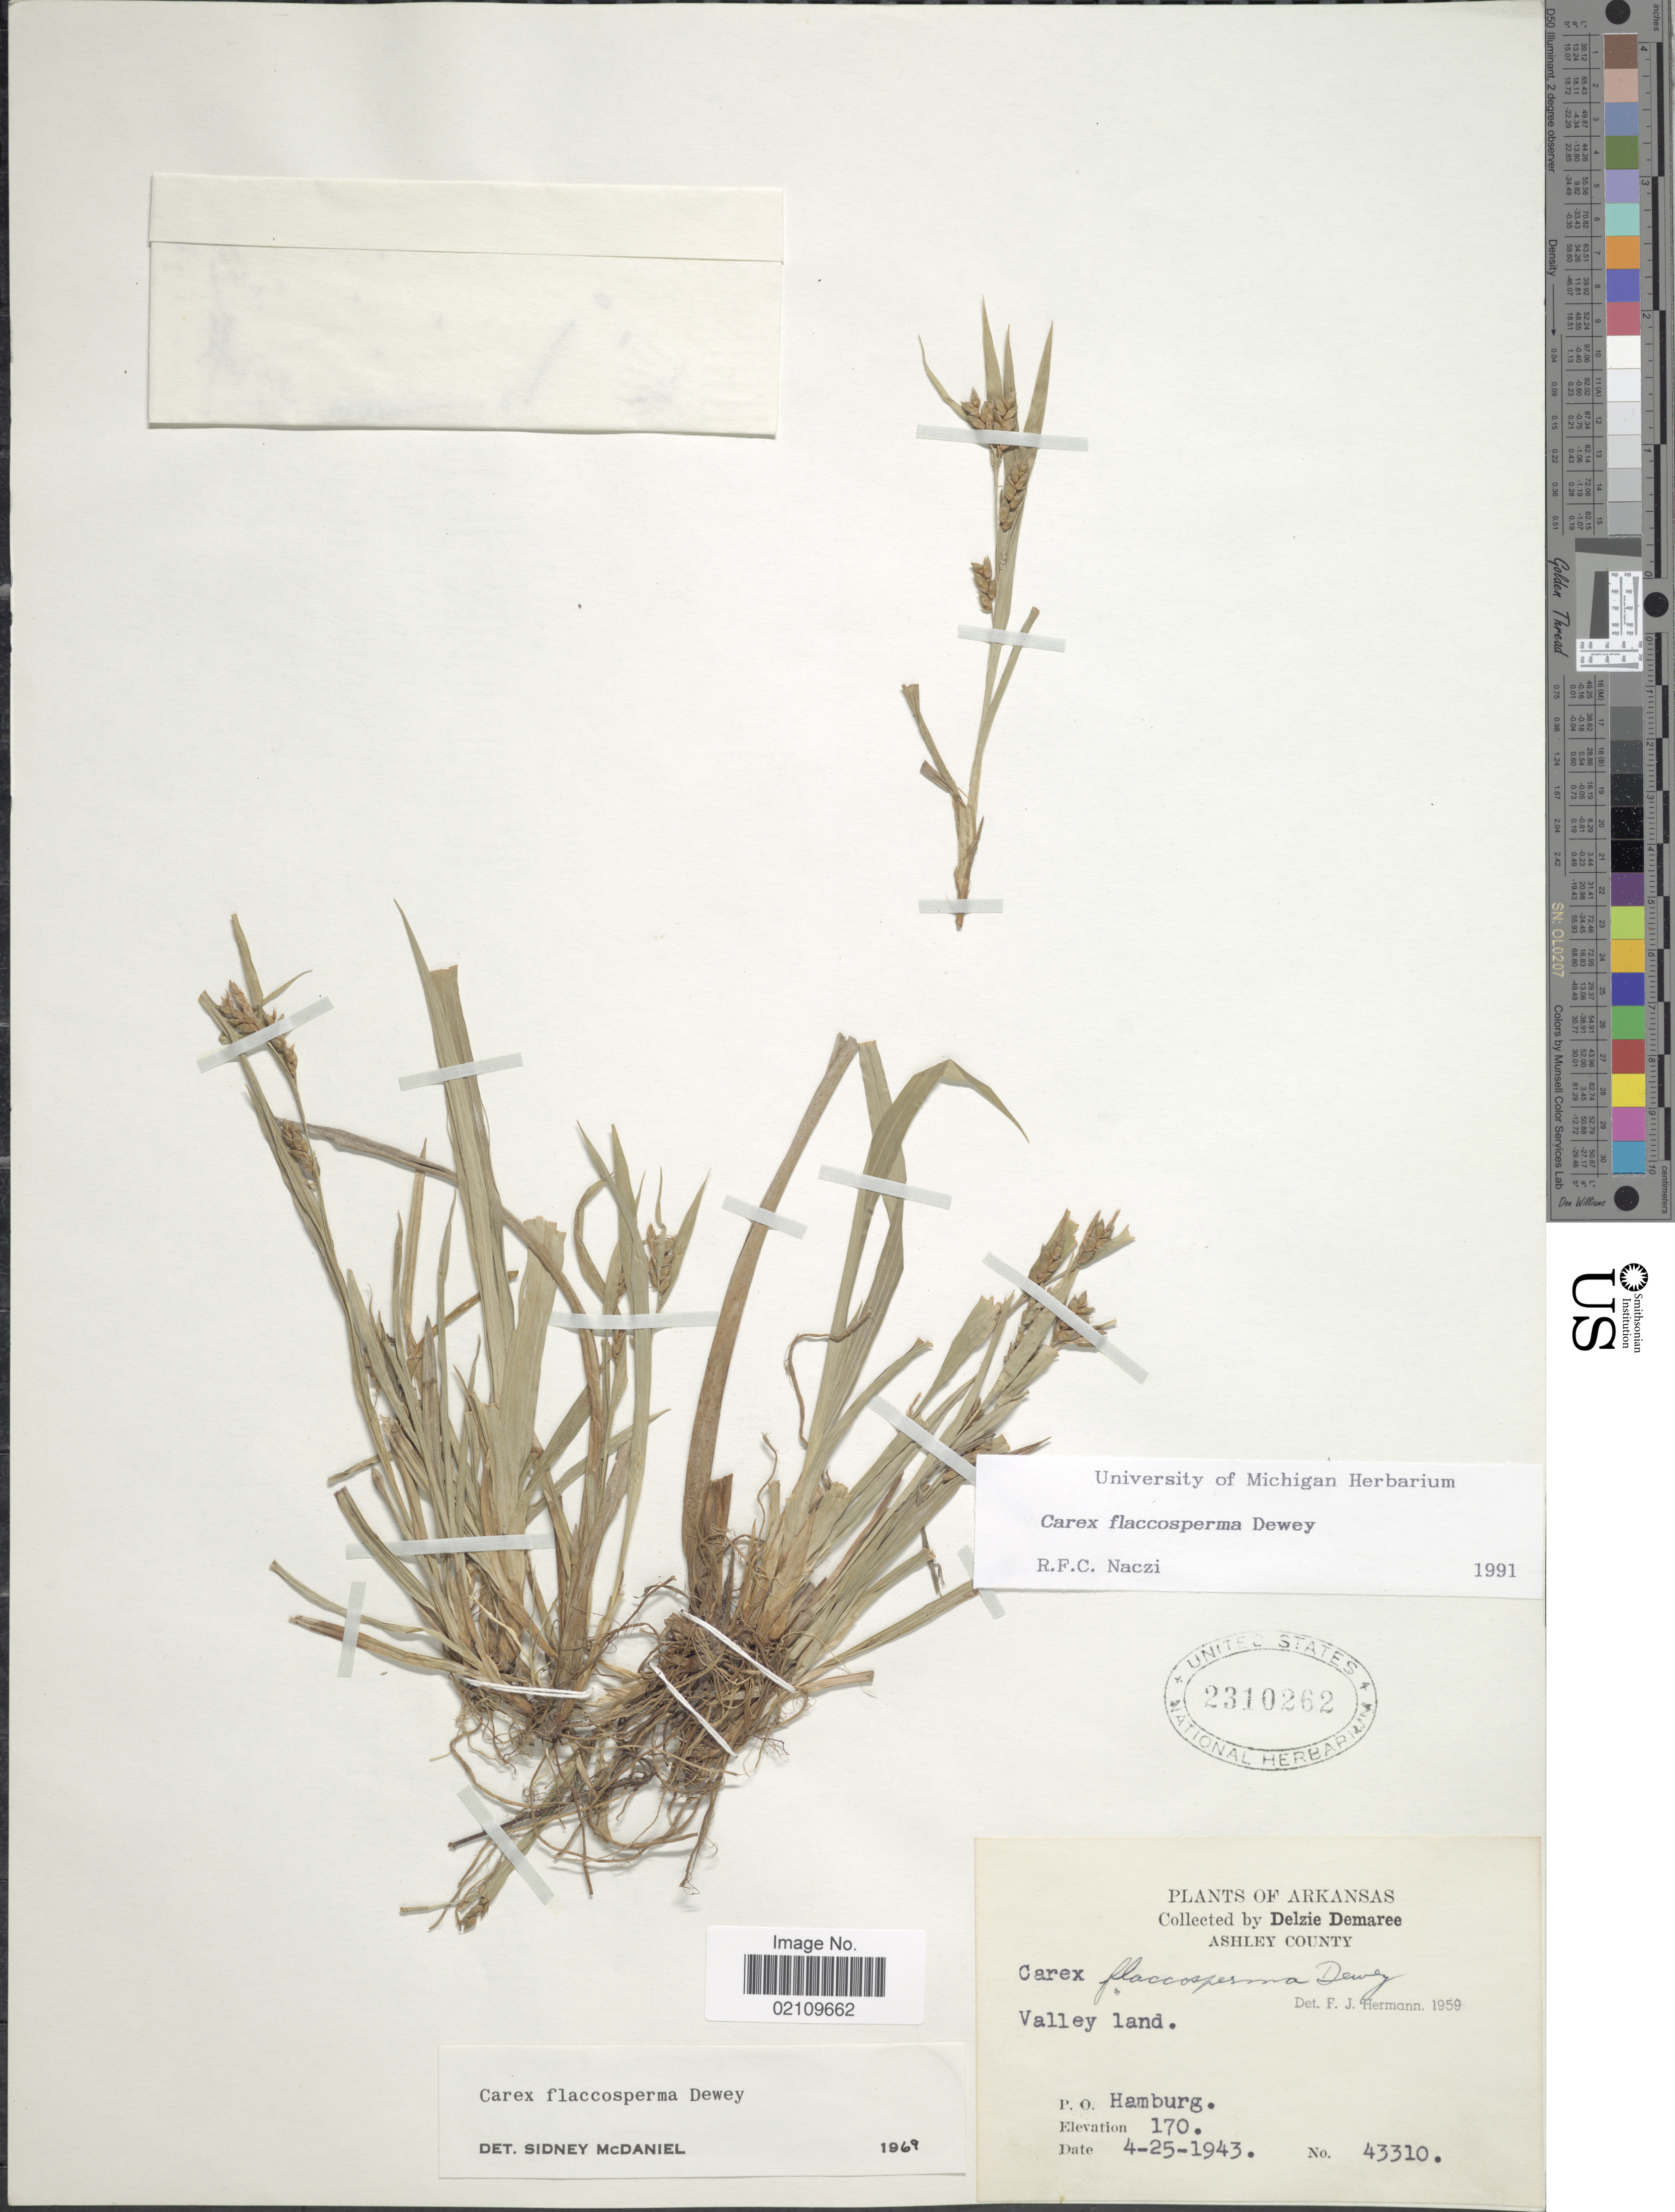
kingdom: Plantae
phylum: Tracheophyta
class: Liliopsida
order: Poales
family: Cyperaceae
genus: Carex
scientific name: Carex flaccosperma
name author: Dewey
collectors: D. Demaree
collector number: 43310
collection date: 1943-04-25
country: United States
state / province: Arkansas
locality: Ashley County. Valley land. P. O. Hamburg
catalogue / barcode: US 2310262